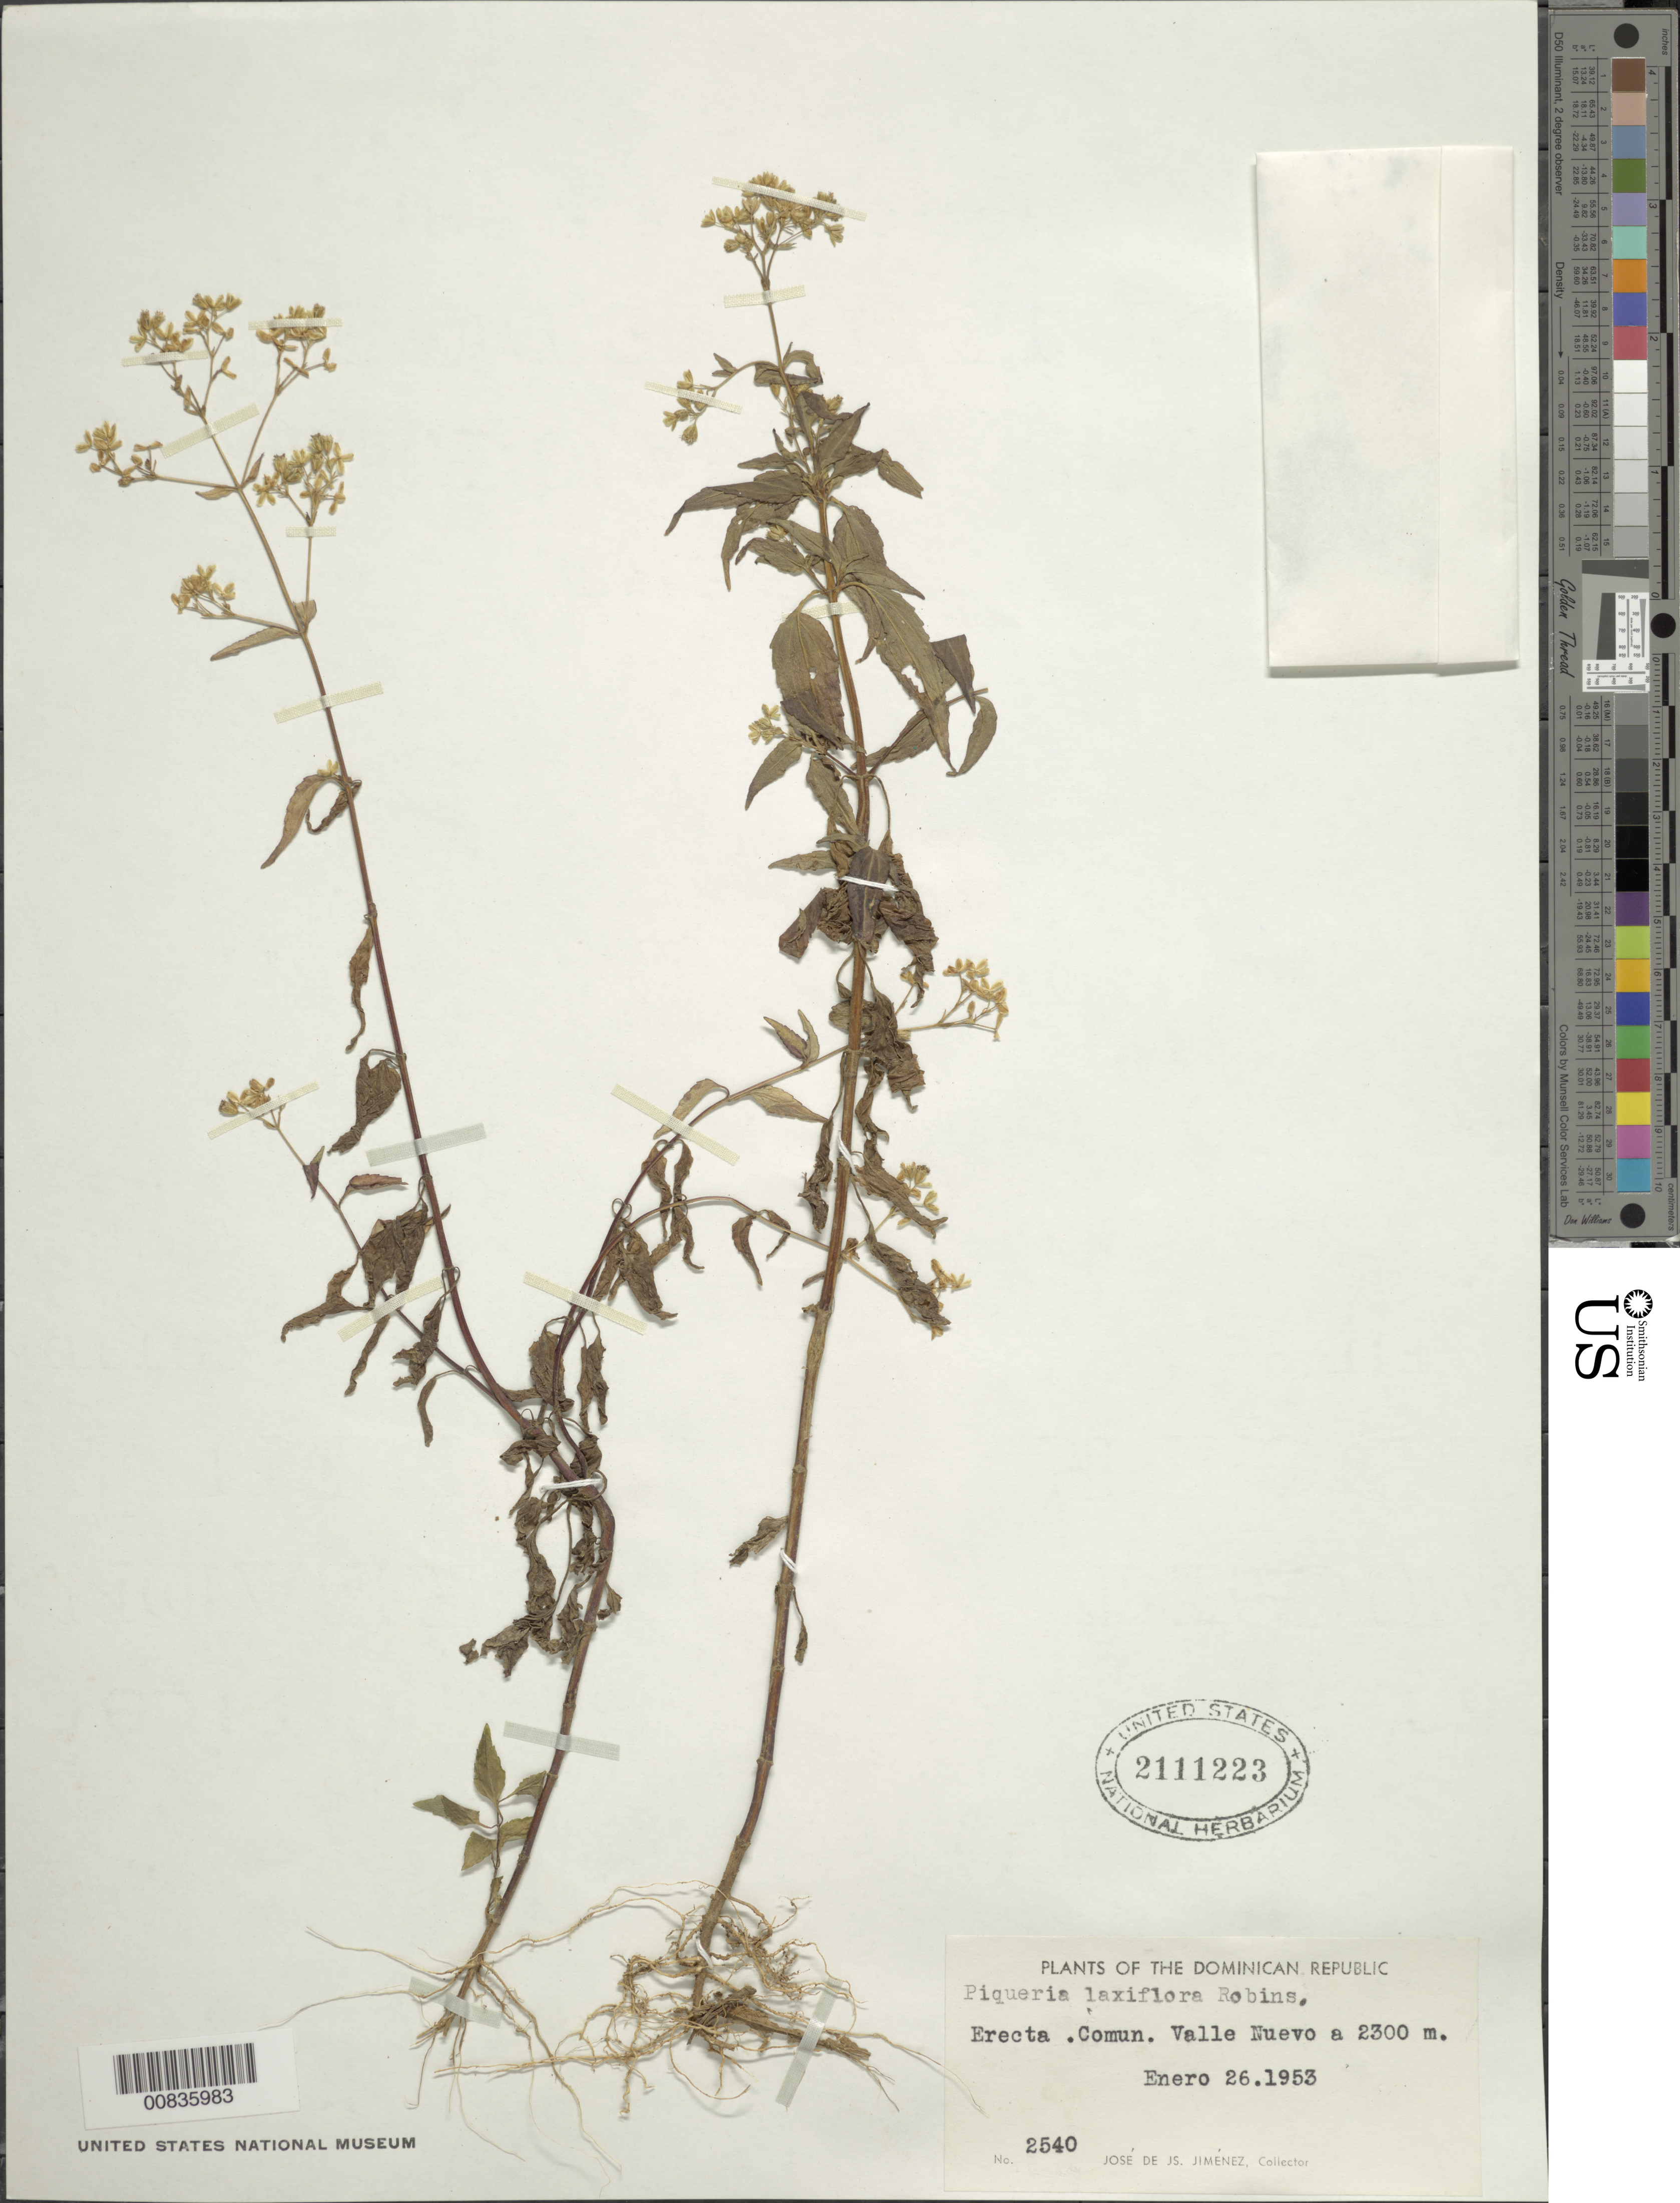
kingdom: Plantae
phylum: Tracheophyta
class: Magnoliopsida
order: Asterales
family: Asteraceae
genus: Piqueria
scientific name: Piqueria laxiflora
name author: B.L. Rob. & Seaton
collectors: J. J. Jiménez Almonte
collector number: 2540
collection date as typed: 26 Jan 1953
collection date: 1953-01-26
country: Dominican Republic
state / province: La Vega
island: Hispaniola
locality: Valle Nuevo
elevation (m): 2300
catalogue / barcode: US 2111223